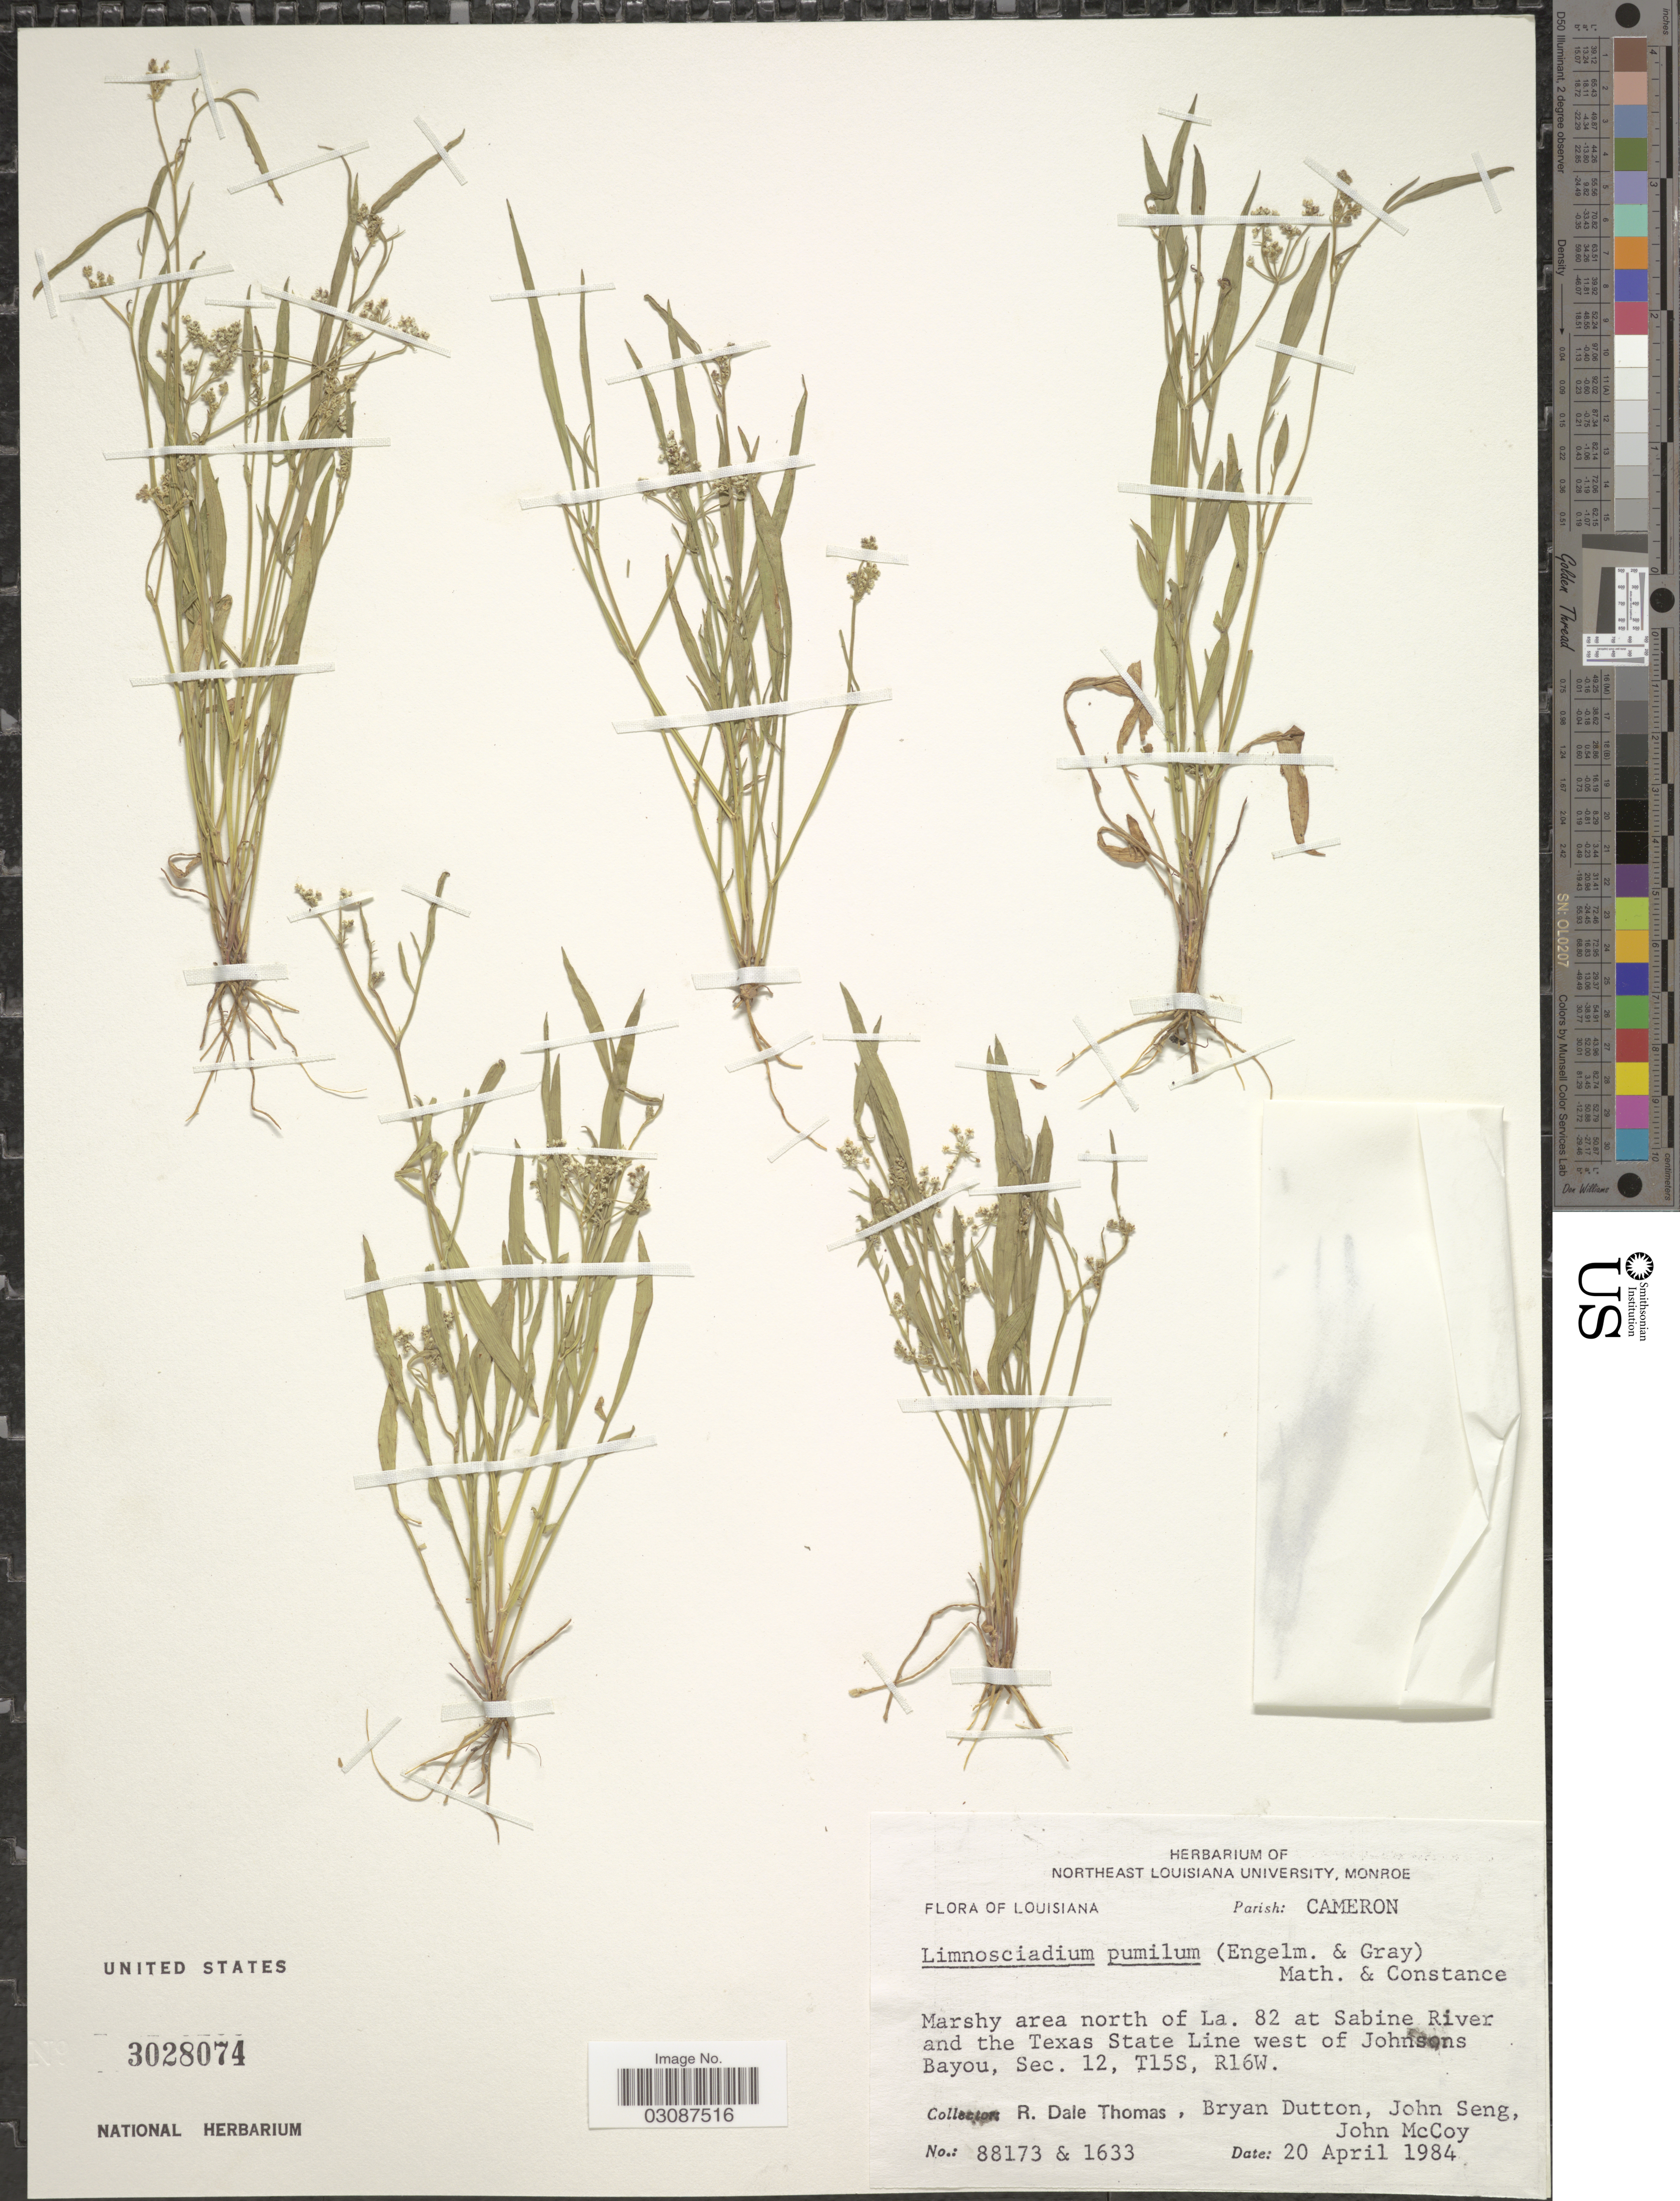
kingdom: Plantae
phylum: Tracheophyta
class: Magnoliopsida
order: Apiales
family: Apiaceae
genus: Limnosciadium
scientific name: Limnosciadium pumilum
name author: (Engelm. & A. Gray) Mathias & Constance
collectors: R. Thomas, B. Dutton & J. Seng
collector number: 88173 & 1633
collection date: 1984-04-20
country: United States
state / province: Louisiana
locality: Parish: Cameron. Marshy area north of La. 82 at Sabine River and the Texas State Line west of Johnsons Bayou, Sec. 12, T25S, R16W.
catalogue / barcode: US 3028074